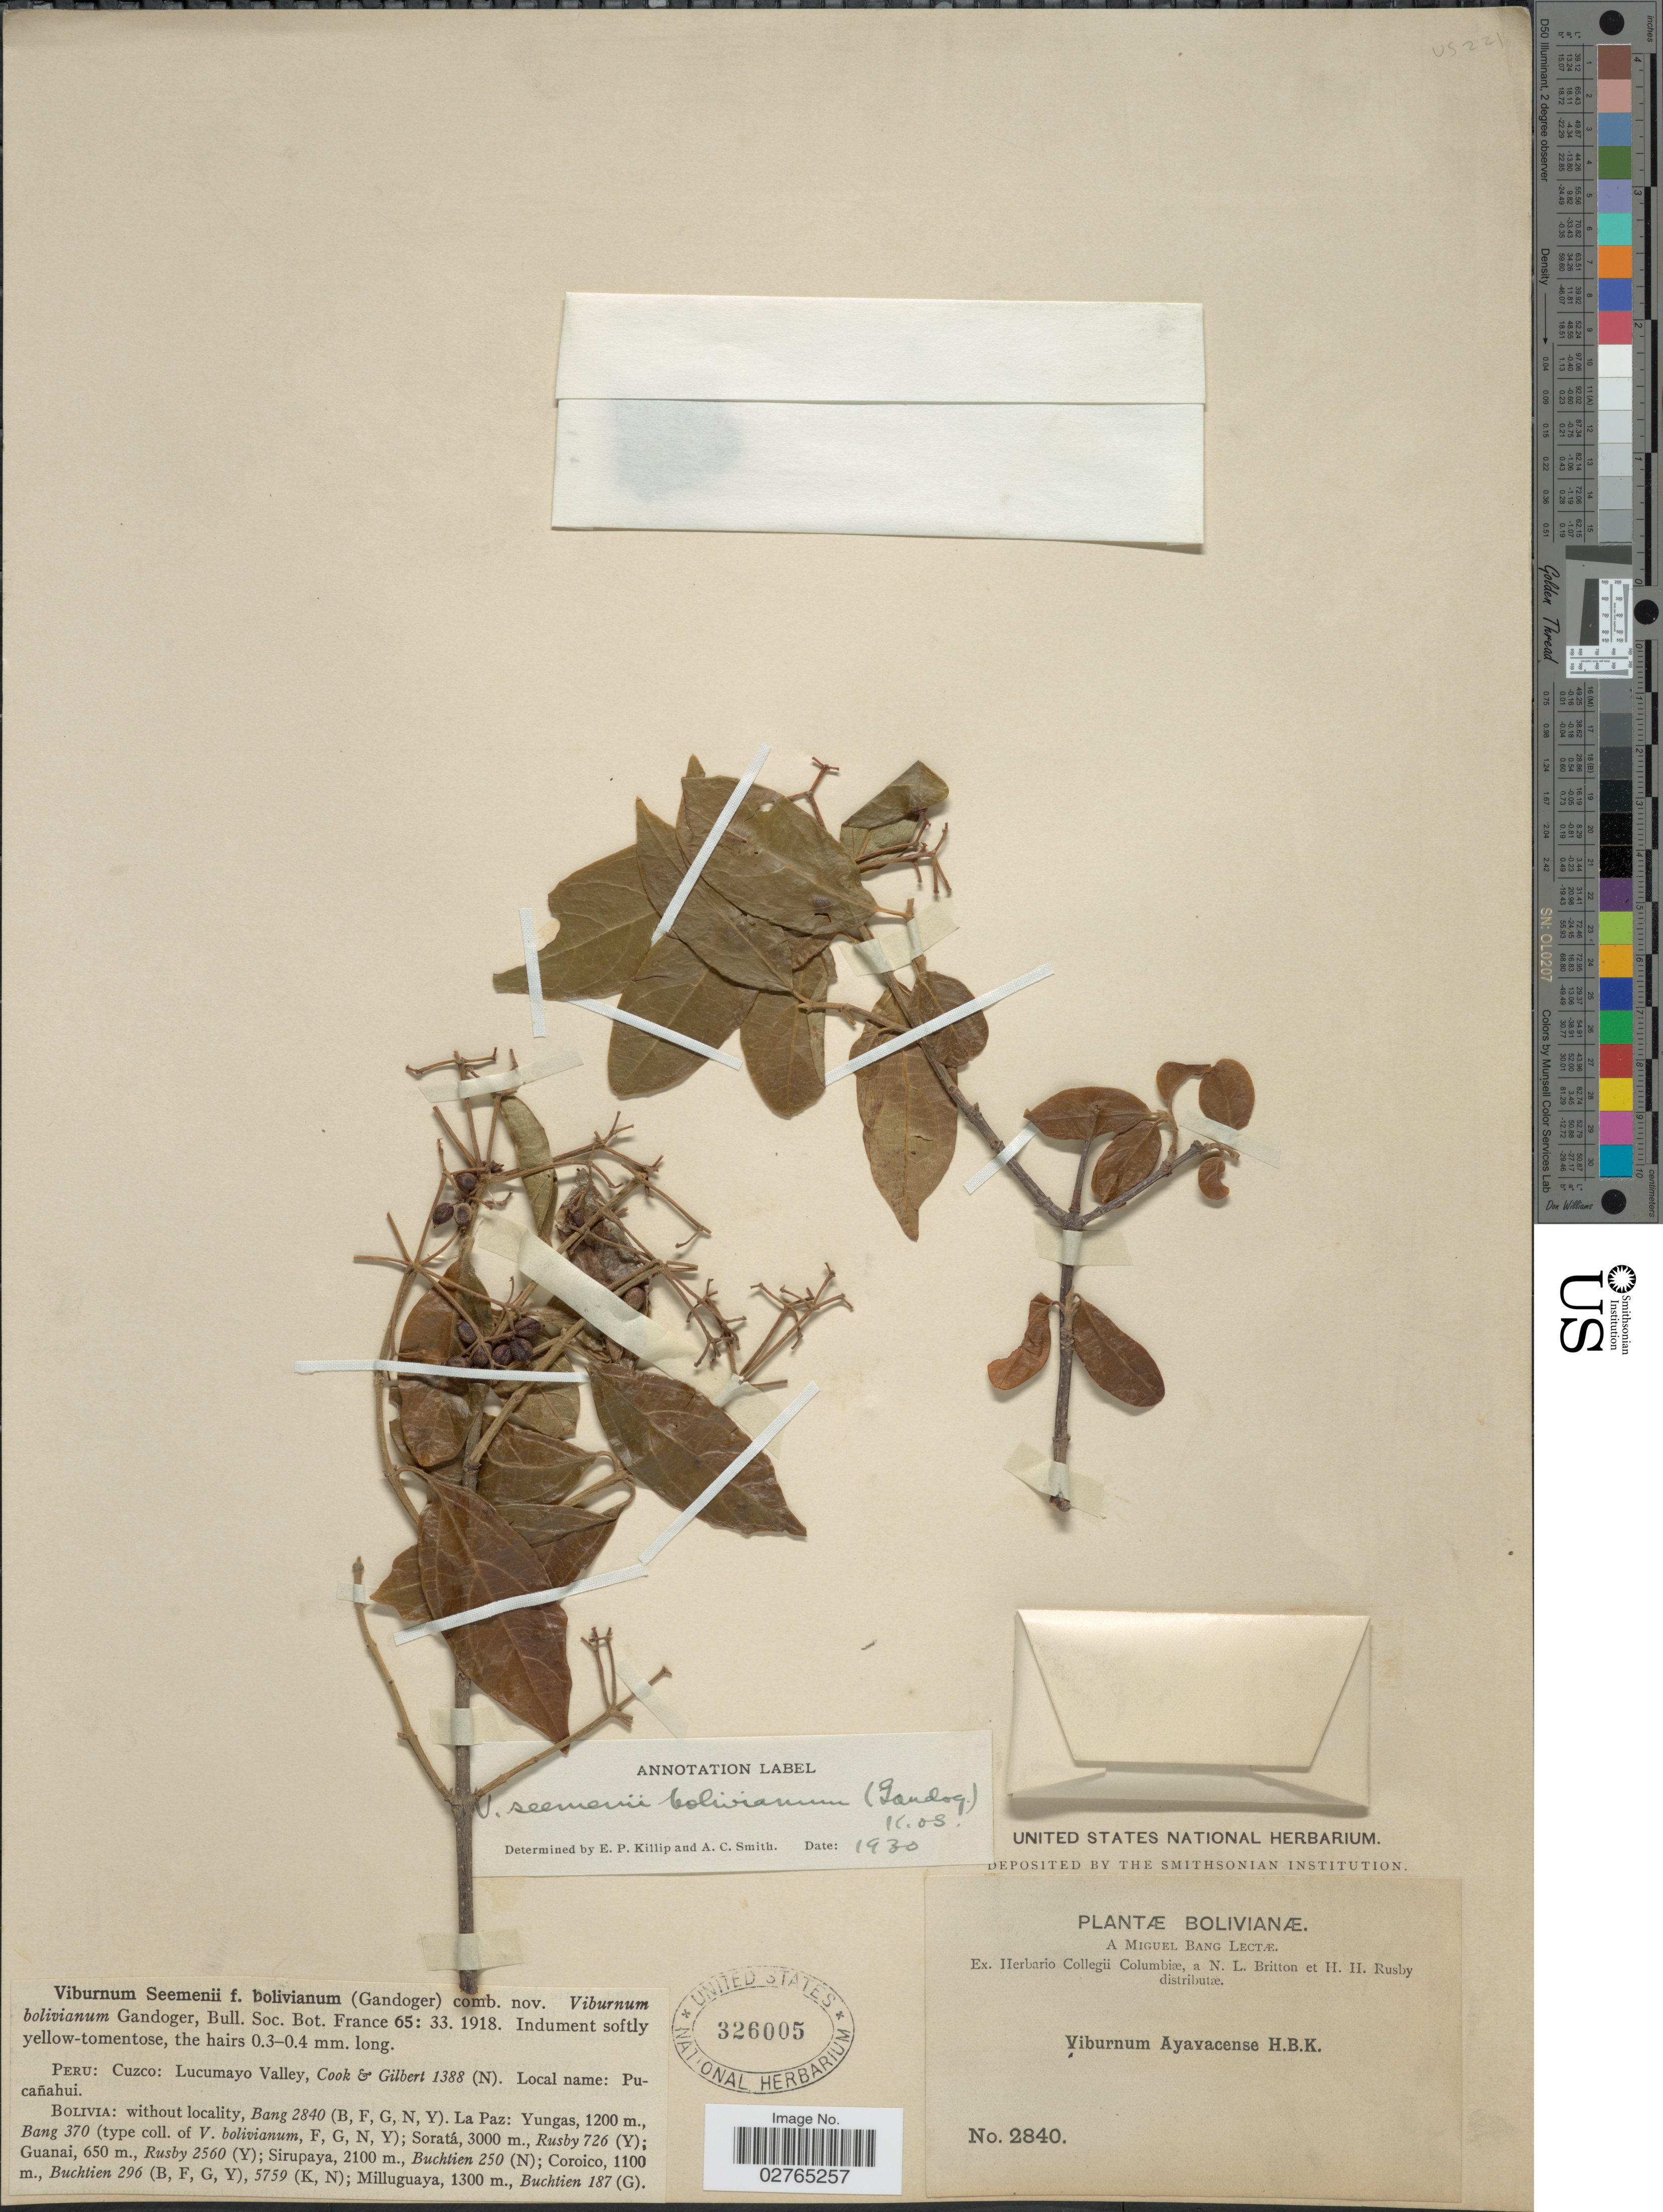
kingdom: Plantae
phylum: Tracheophyta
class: Magnoliopsida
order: Dipsacales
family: Viburnaceae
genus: Viburnum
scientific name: Viburnum seemenii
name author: Graebn. in Urb.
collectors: M. Bang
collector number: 2840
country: Bolivia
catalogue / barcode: US 326005